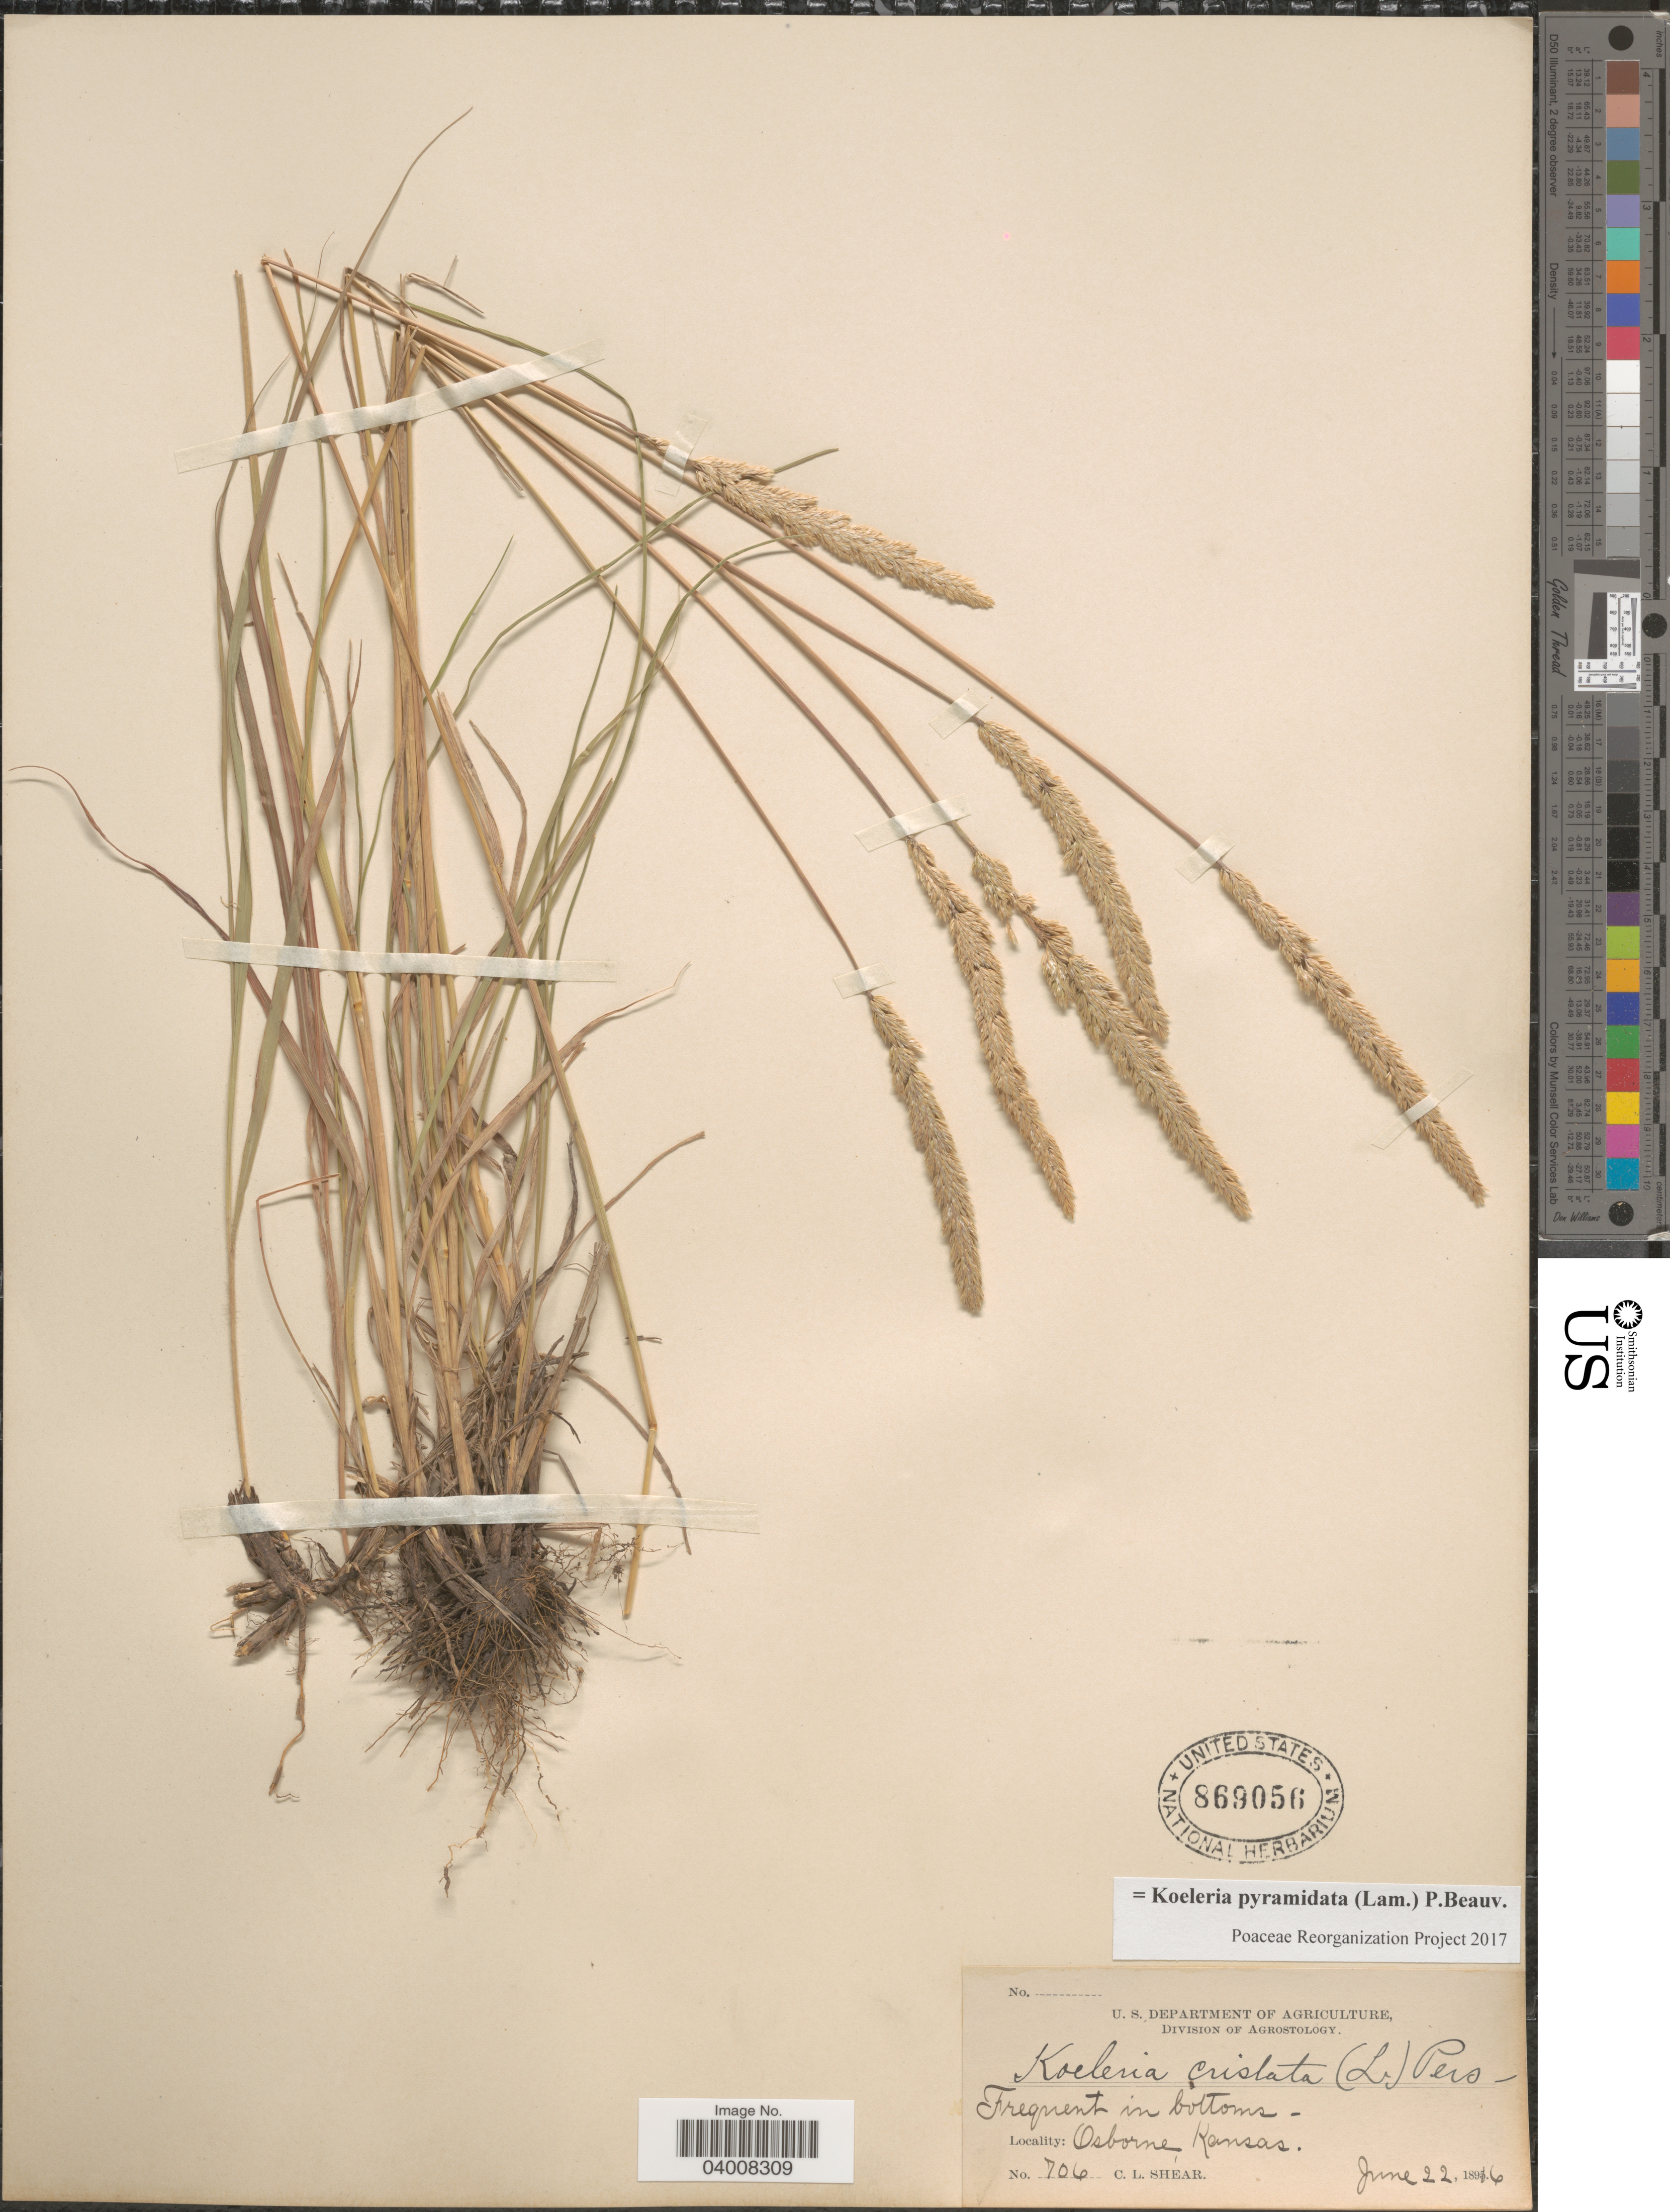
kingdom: Plantae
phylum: Tracheophyta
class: Liliopsida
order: Poales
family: Poaceae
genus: Koeleria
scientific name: Koeleria pyramidata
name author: (Lam.) P. Beauv.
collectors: C. L. Shear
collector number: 706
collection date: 1896-06-22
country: United States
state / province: Kansas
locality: Osborne.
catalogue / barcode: US 869056